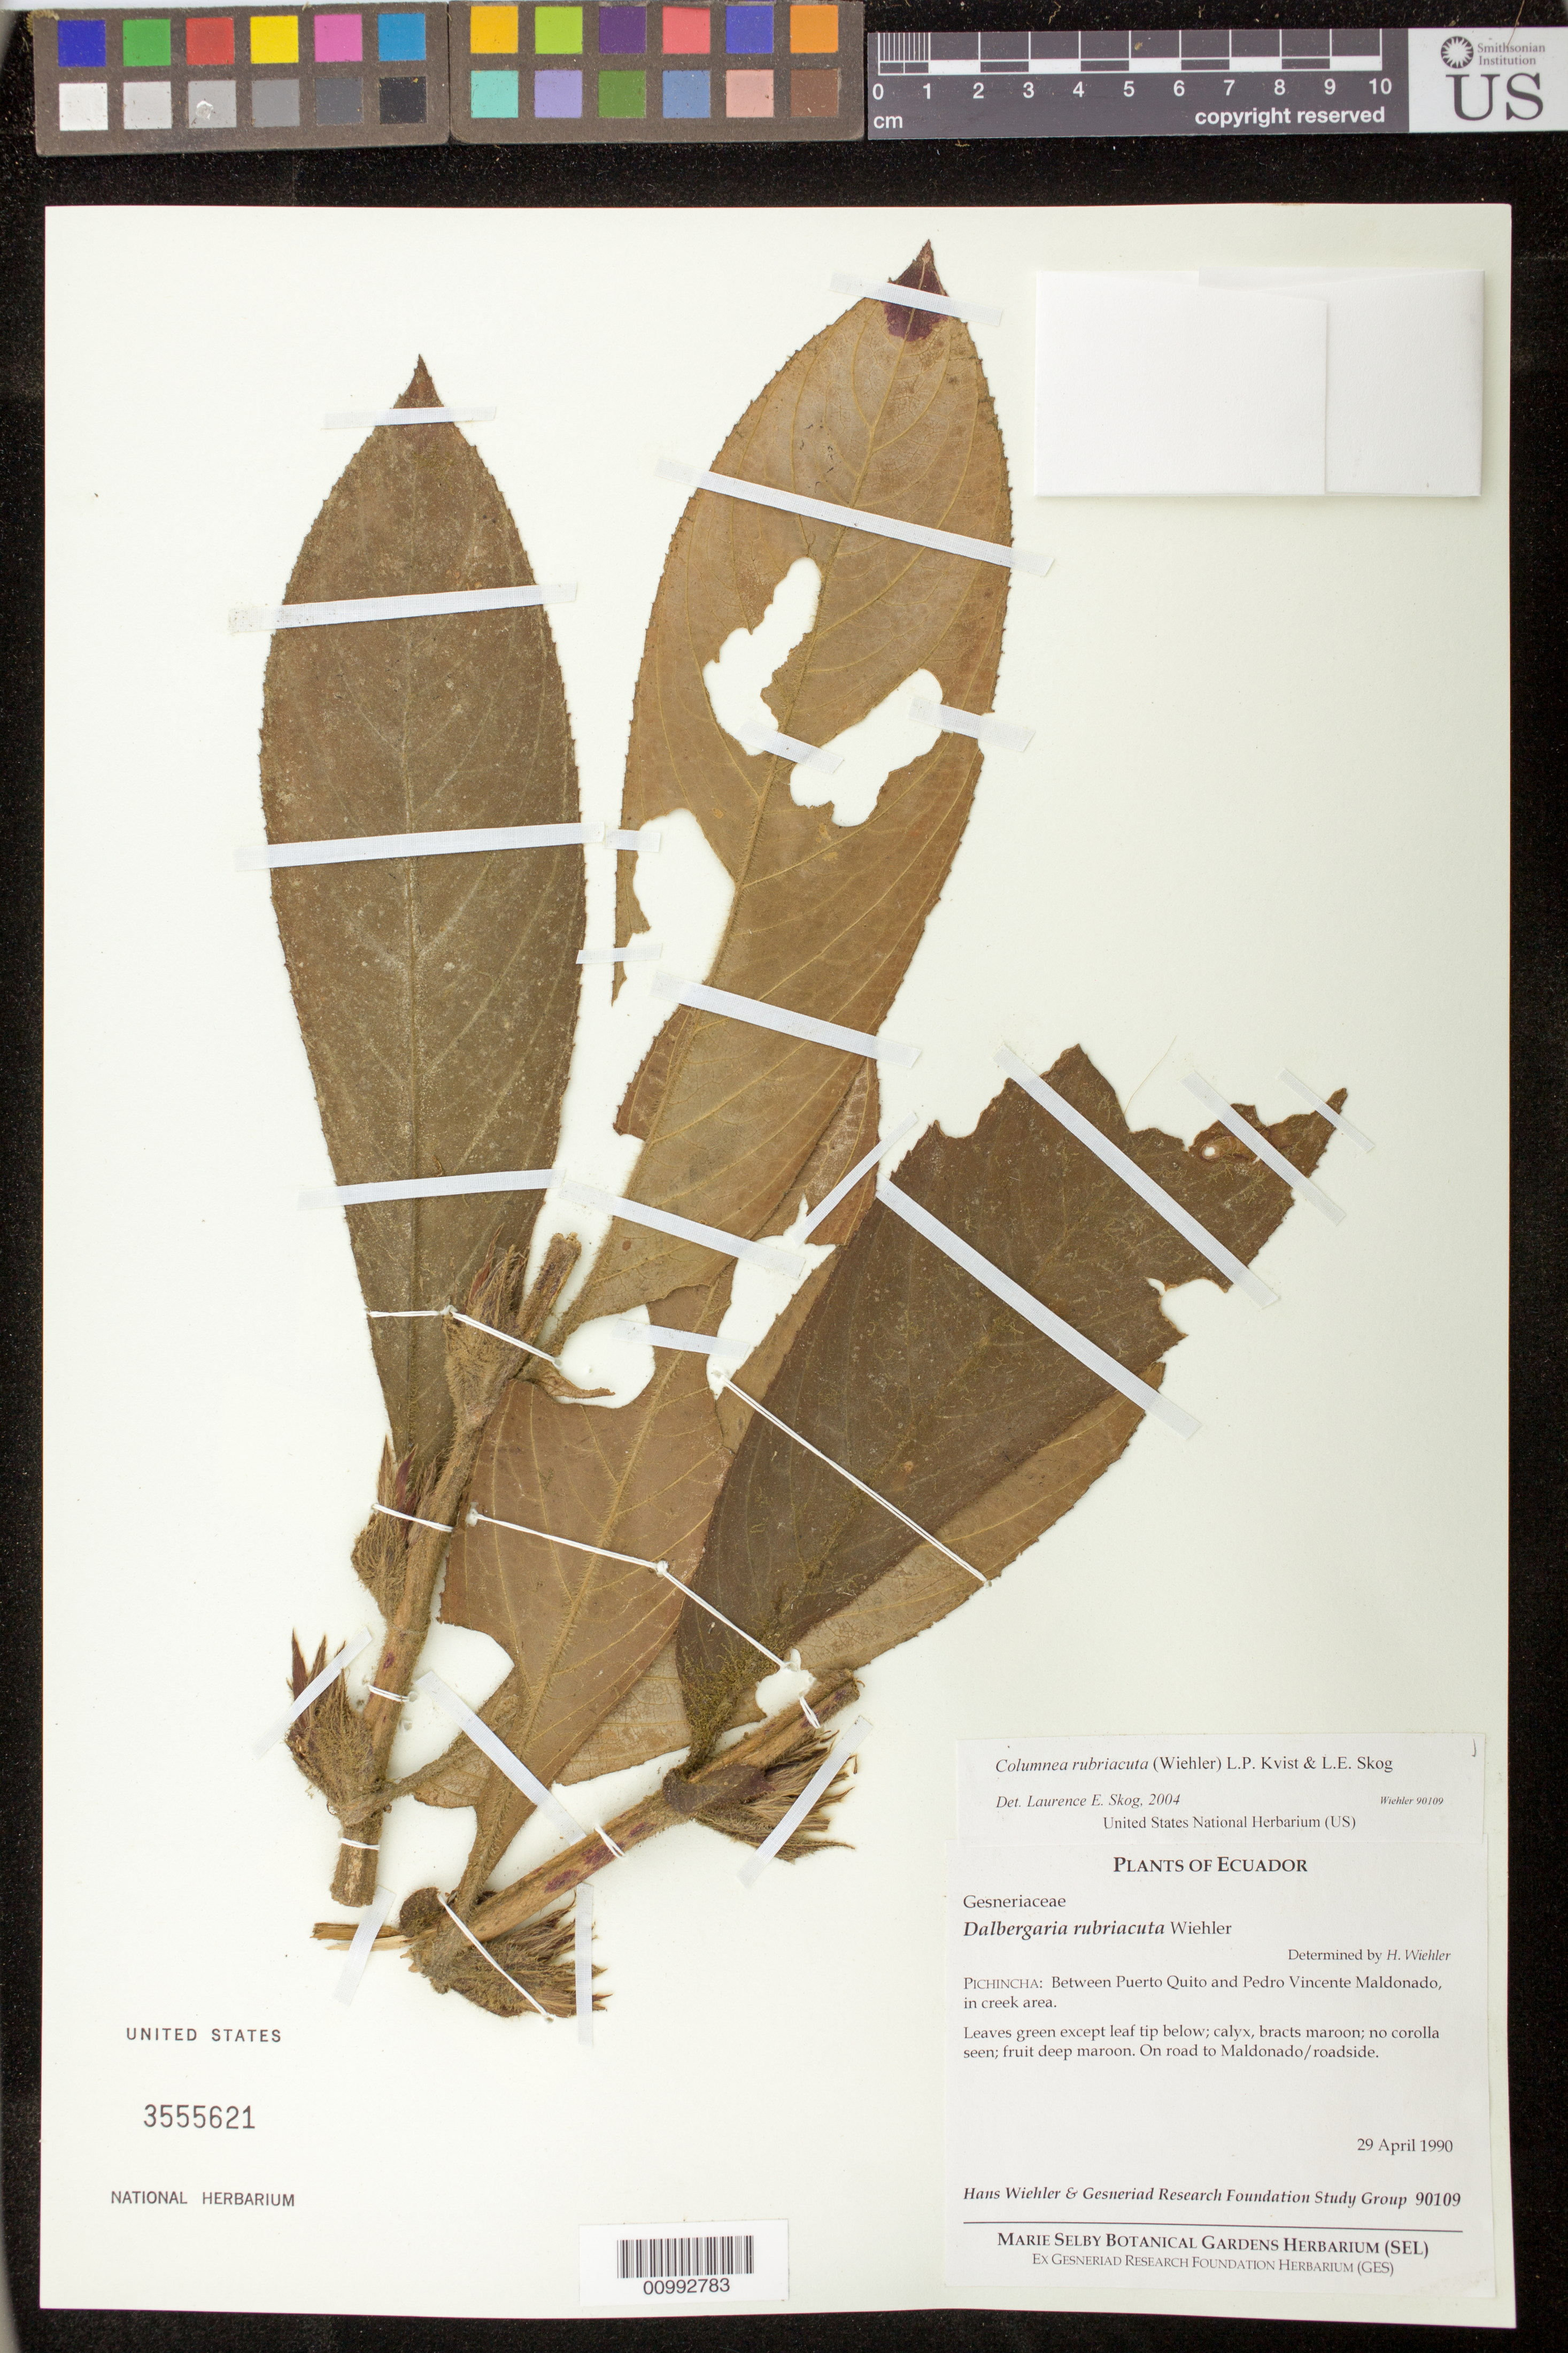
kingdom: Plantae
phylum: Tracheophyta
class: Magnoliopsida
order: Lamiales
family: Gesneriaceae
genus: Columnea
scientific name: Columnea rubriacuta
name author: (Wiehler) L.P. Kvist & L.E. Skog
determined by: Skog, Laurence E.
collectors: H. J. Wiehler & GRF Study Group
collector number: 90109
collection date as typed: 29 Apr 1990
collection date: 1990-04-29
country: Ecuador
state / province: Pichincha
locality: Pichincha: between Puerto Quito and Pedro Vincente Maldonado, in creek area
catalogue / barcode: US 3555621